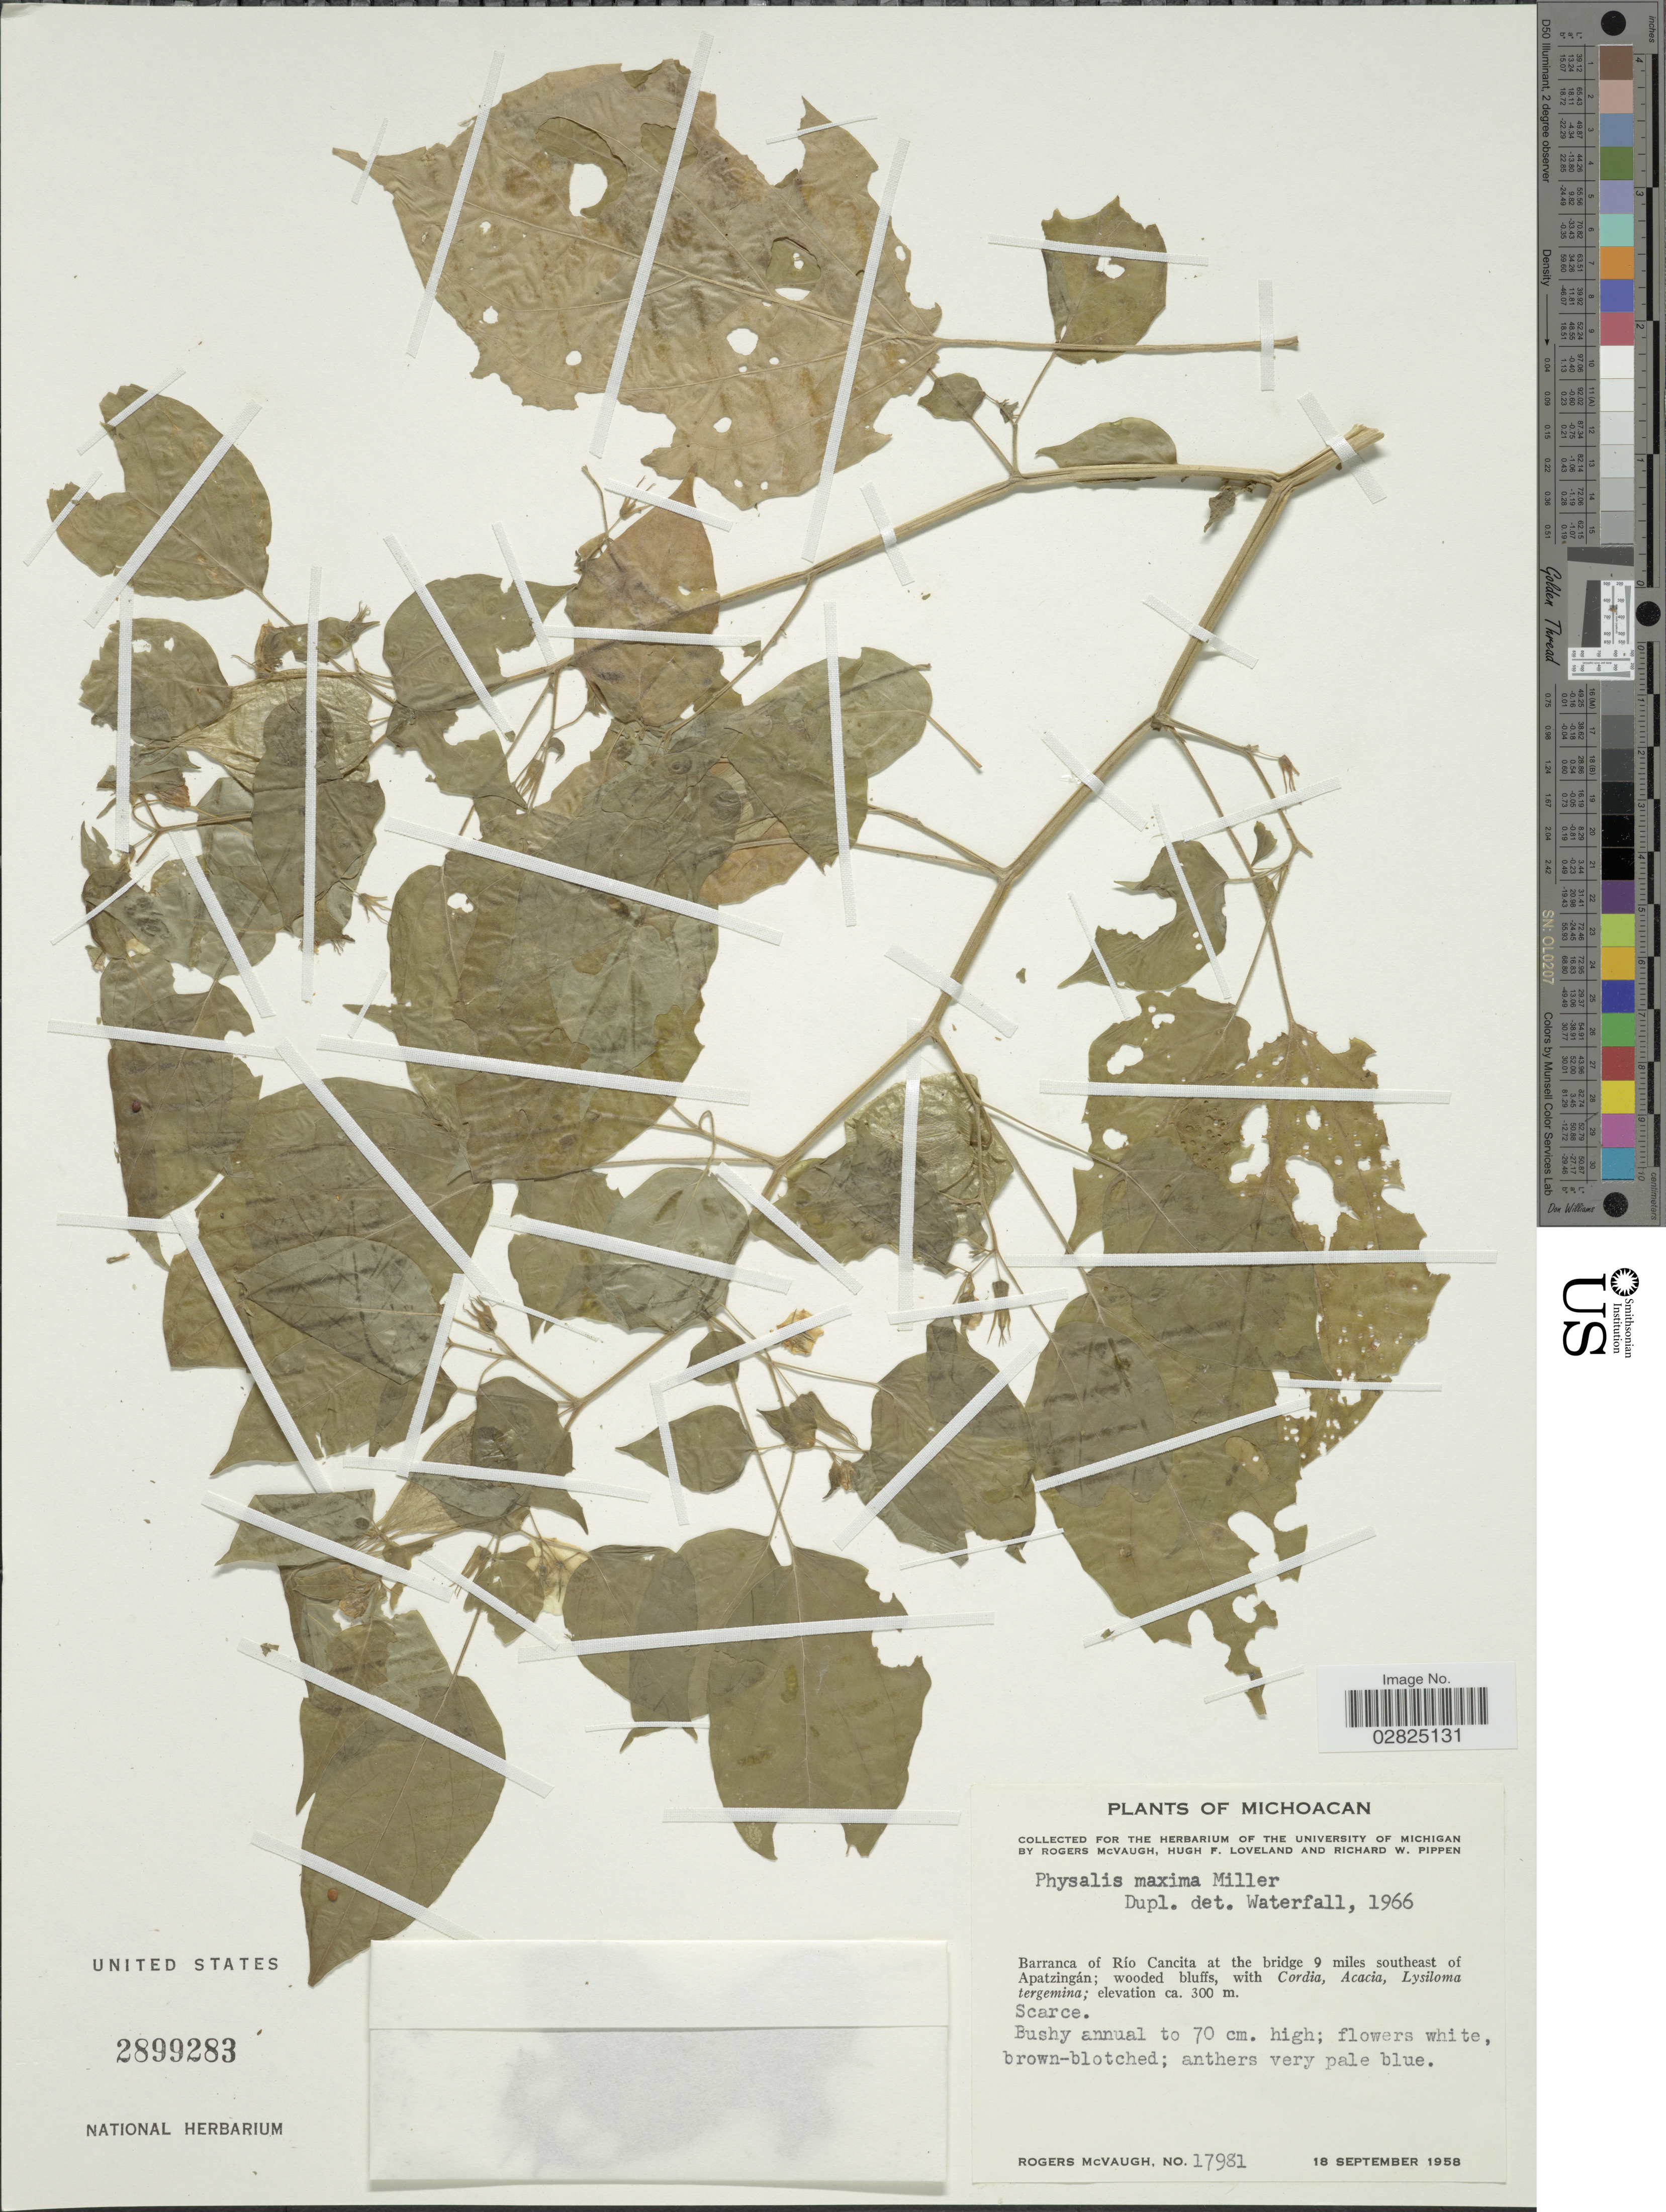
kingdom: Plantae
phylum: Tracheophyta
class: Magnoliopsida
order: Solanales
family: Solanaceae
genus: Physalis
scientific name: Physalis pruinosa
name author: L.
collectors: R. McVaugh, H. Loveland & R. W. Pippen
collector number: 17981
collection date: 1958-09-18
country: Mexico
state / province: Michoacán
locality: Barranca of Río Cancita at the bridge 9 miles southeast of Apatzingán.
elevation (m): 300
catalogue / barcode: US 2899283